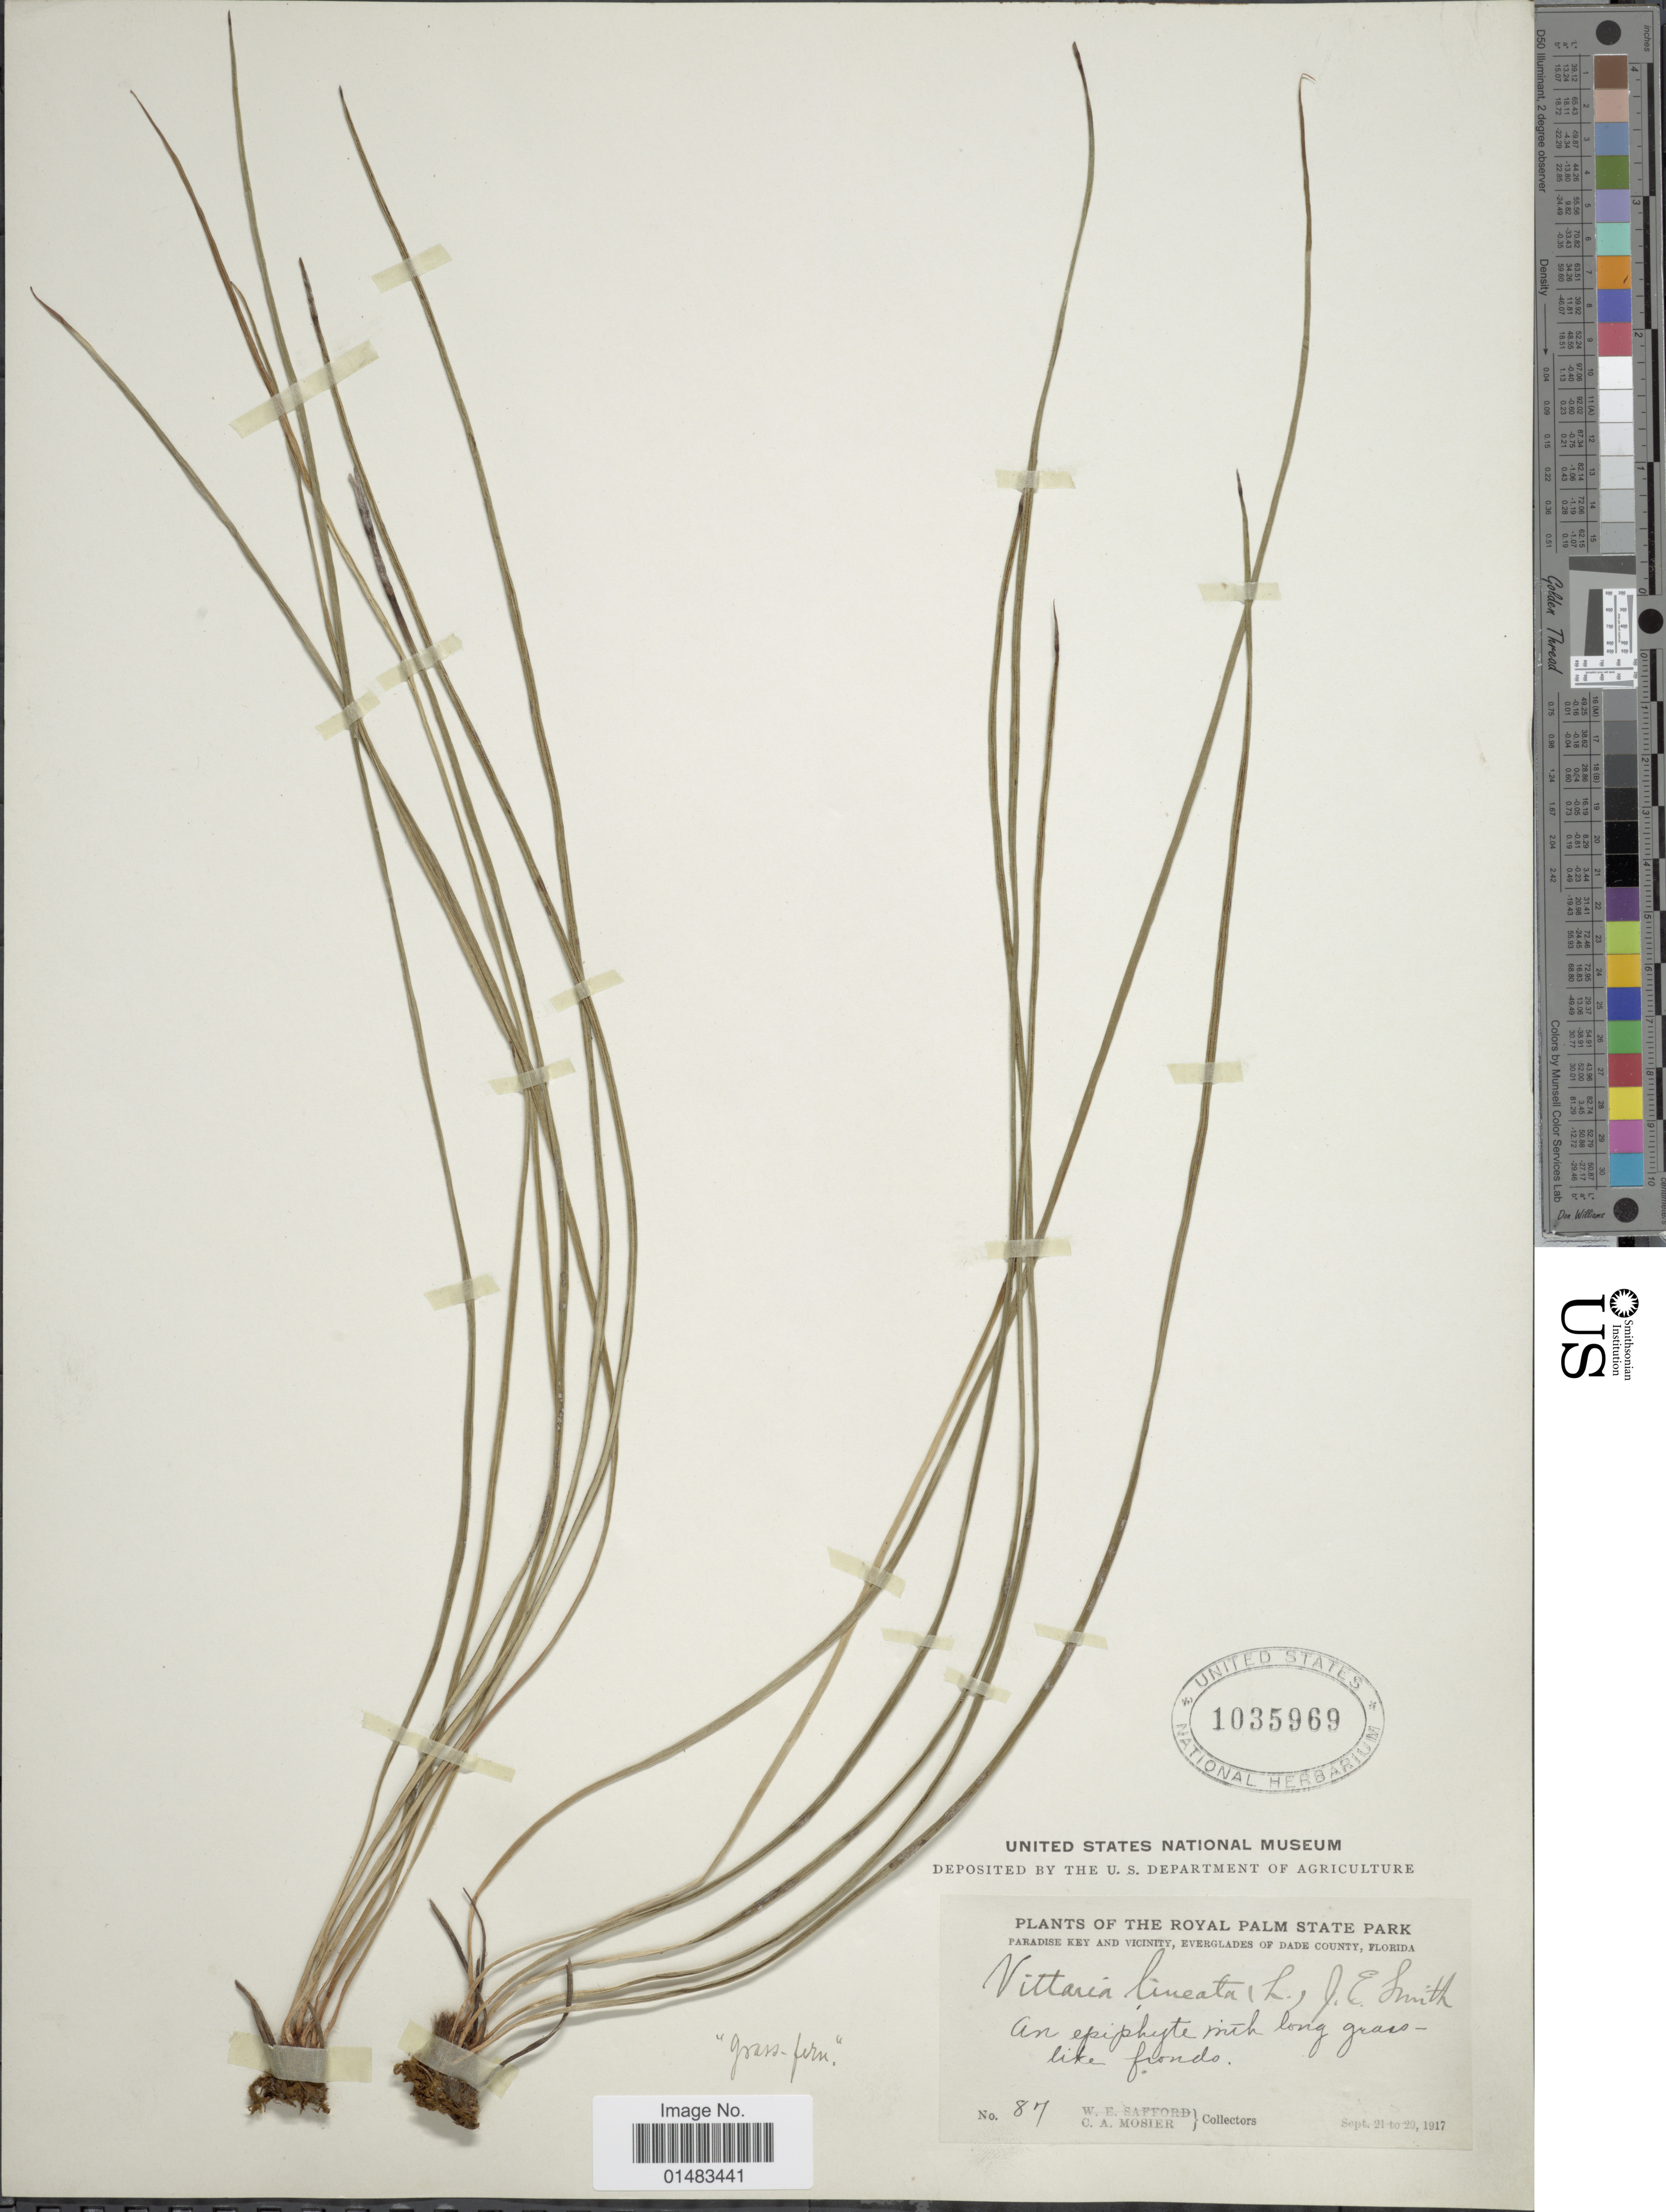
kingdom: Plantae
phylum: Tracheophyta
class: Polypodiopsida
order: Polypodiales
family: Pteridaceae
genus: Vittaria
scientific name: Vittaria lineata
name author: (L.) Sm.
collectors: W. E. Safford & C. A. Mosier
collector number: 87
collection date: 1917-09-21/1917-09-29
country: United States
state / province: Florida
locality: Plants of the Royal Palm State Park, Paradise key and vicinity, Everglades of Dade County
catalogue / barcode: US 1035969